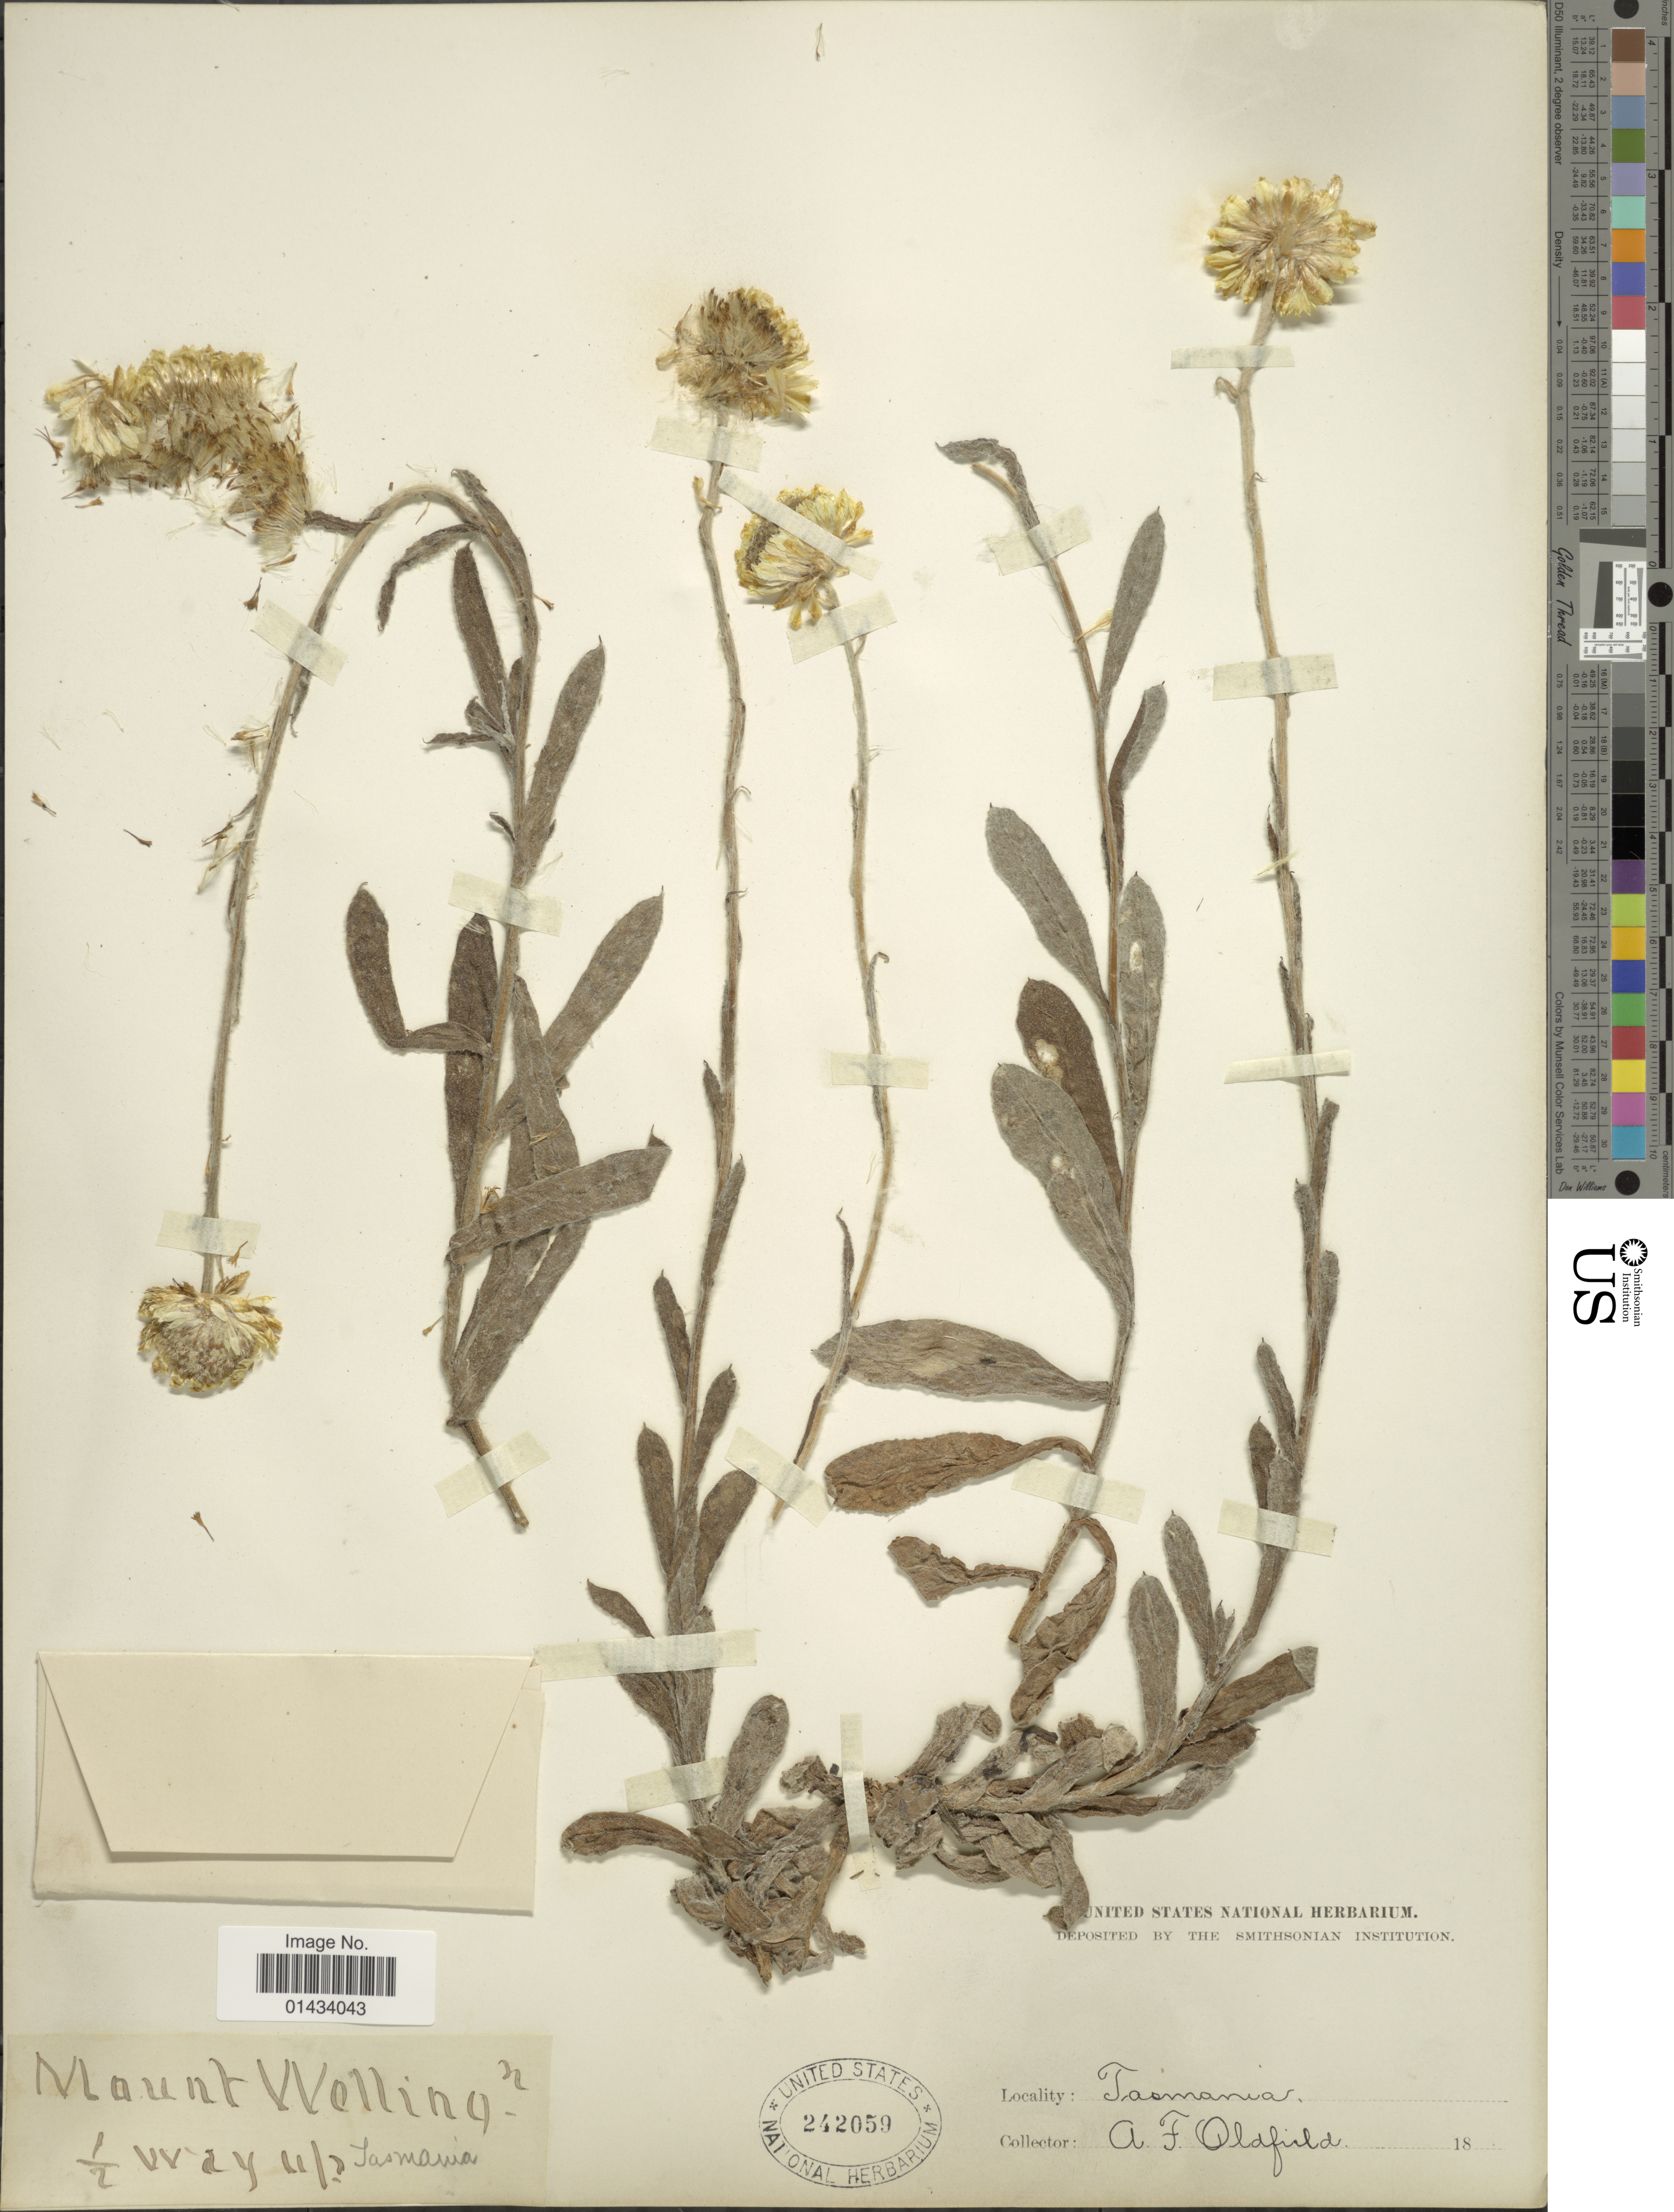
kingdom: Plantae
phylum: Tracheophyta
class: Magnoliopsida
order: Asterales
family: Asteraceae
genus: Coronidium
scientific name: Coronidium scorpioides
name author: (Labill.) Paul G. Wilson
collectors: A. Oldfield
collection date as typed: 18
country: Australia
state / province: Tasmania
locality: Mount Welling- [Wellington], ½ way up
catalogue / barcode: US 242059